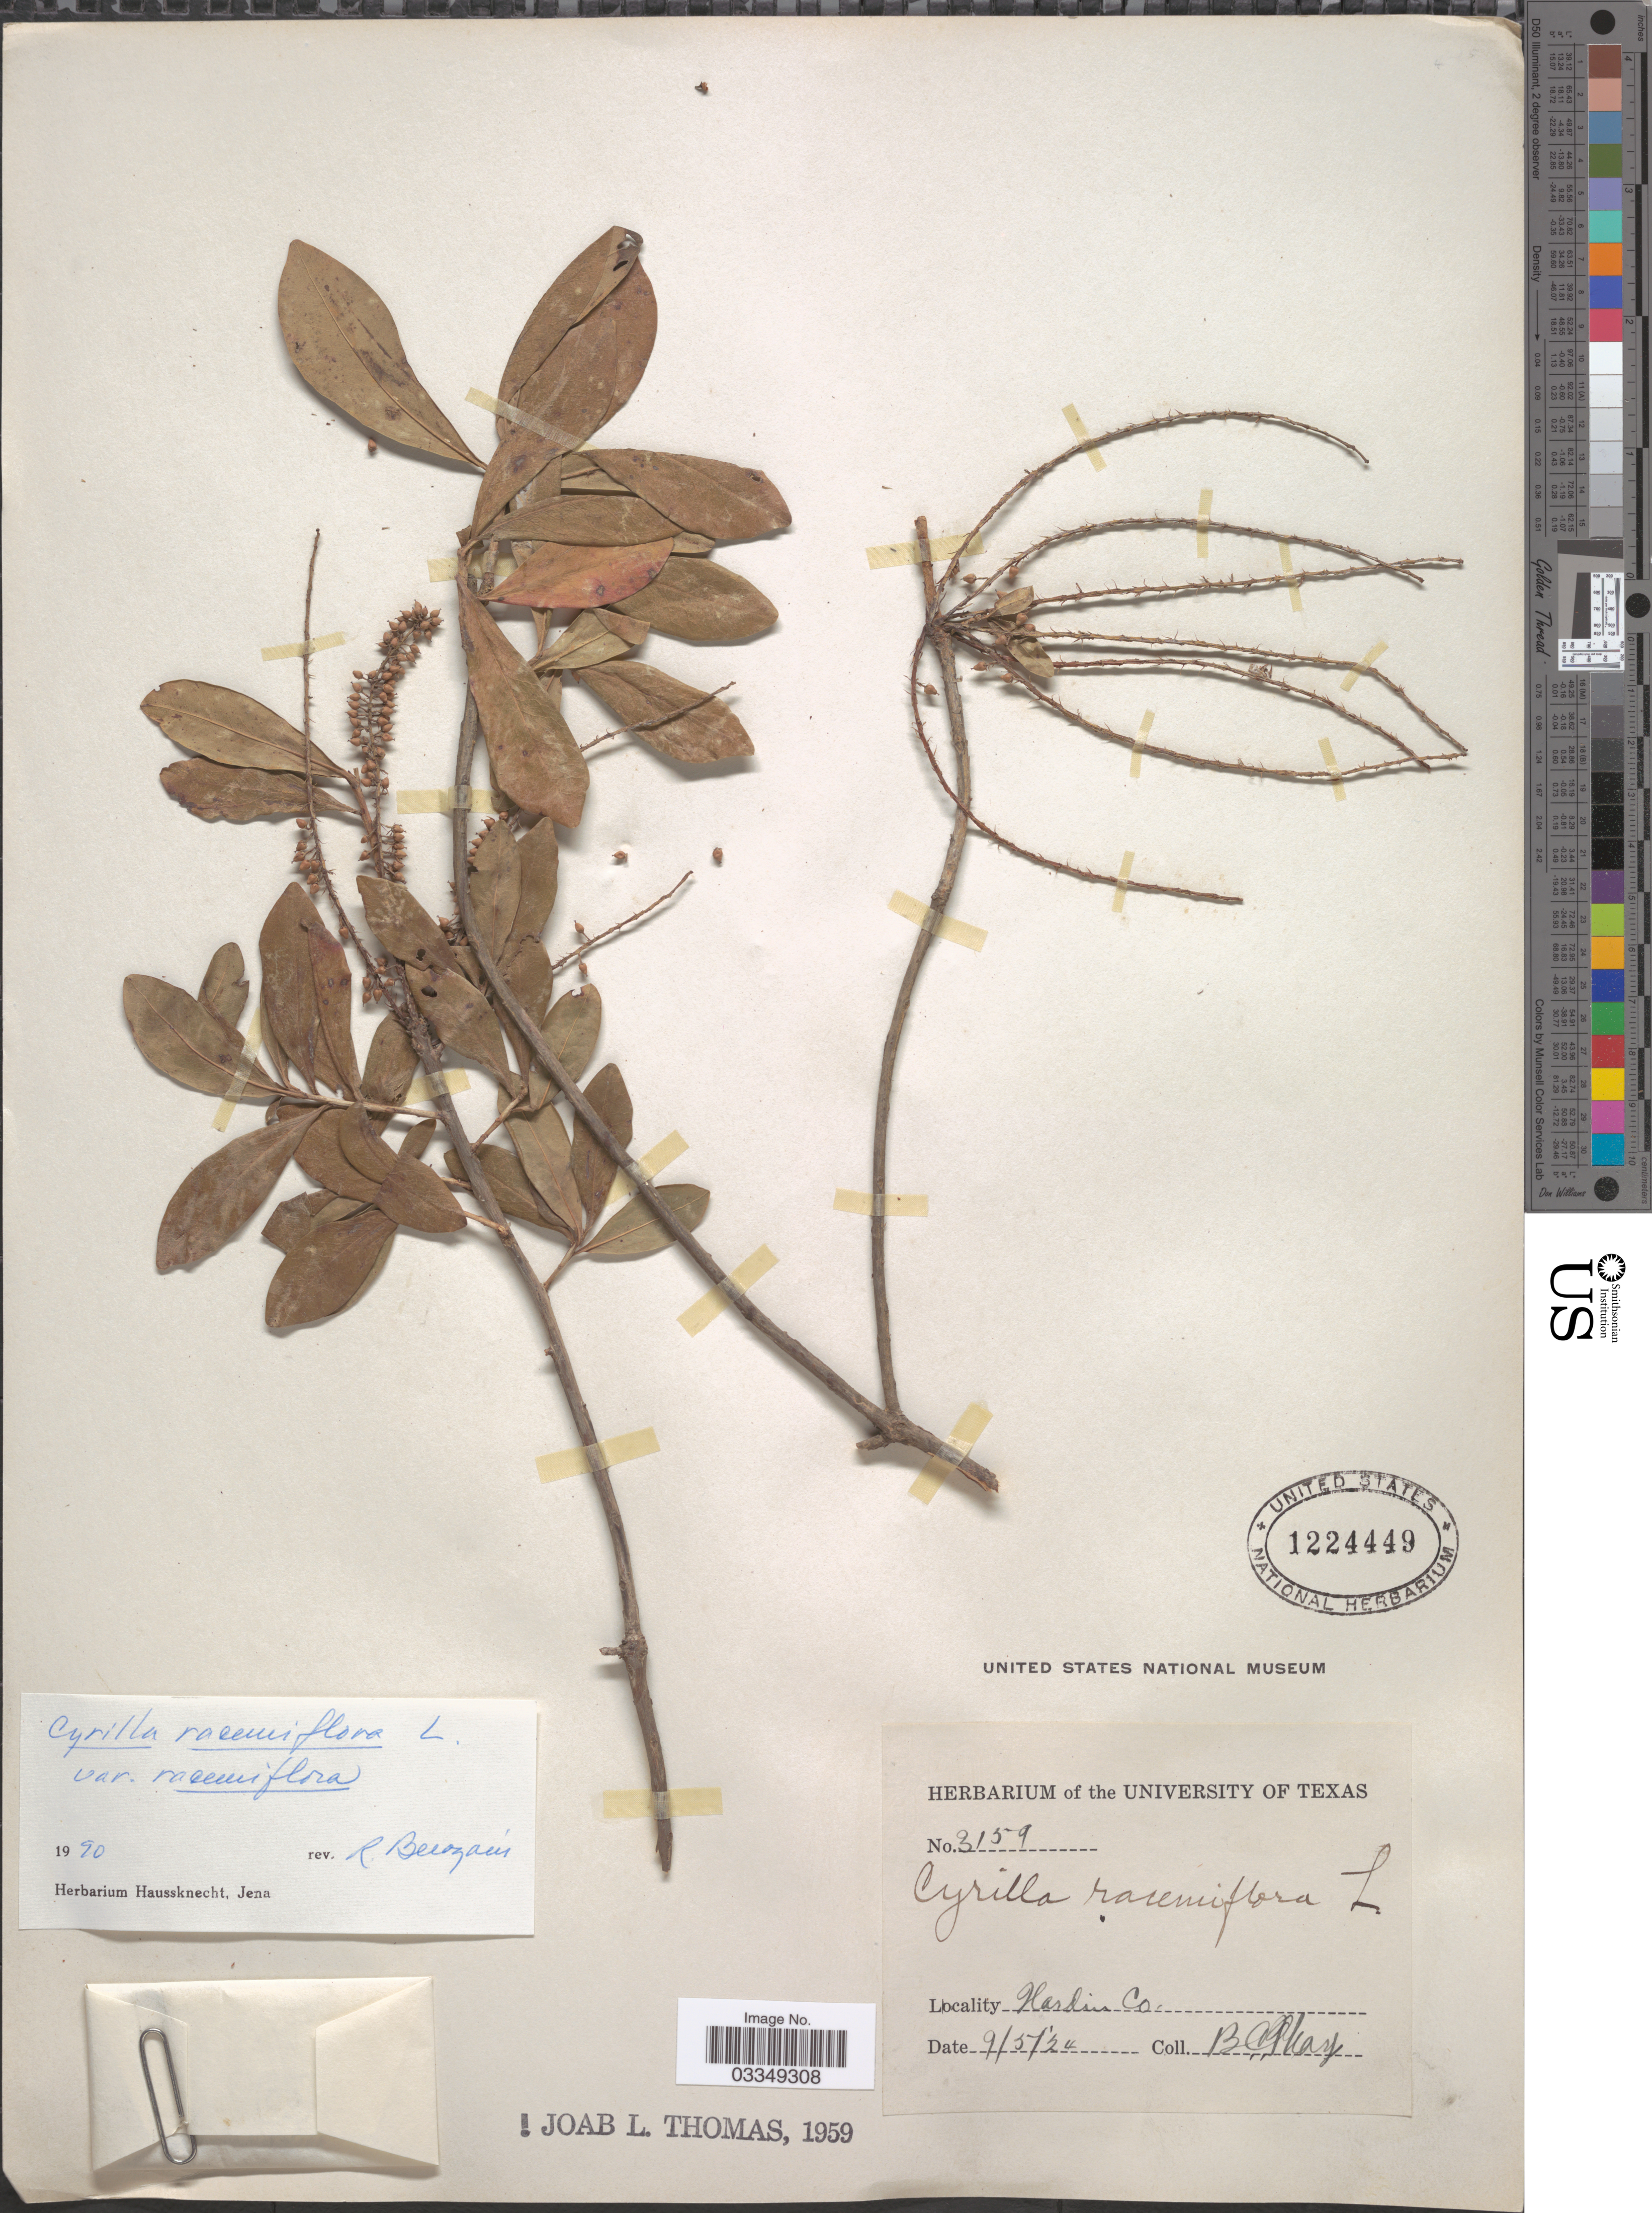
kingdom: Plantae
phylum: Tracheophyta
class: Magnoliopsida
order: Ericales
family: Cyrillaceae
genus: Cyrilla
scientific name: Cyrilla racemiflora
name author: L.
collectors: B. C. Tharp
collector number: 3159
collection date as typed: Transcribed d/m/y: 5/9/24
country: United States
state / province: Texas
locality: Hardin Co.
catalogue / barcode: US 1224449